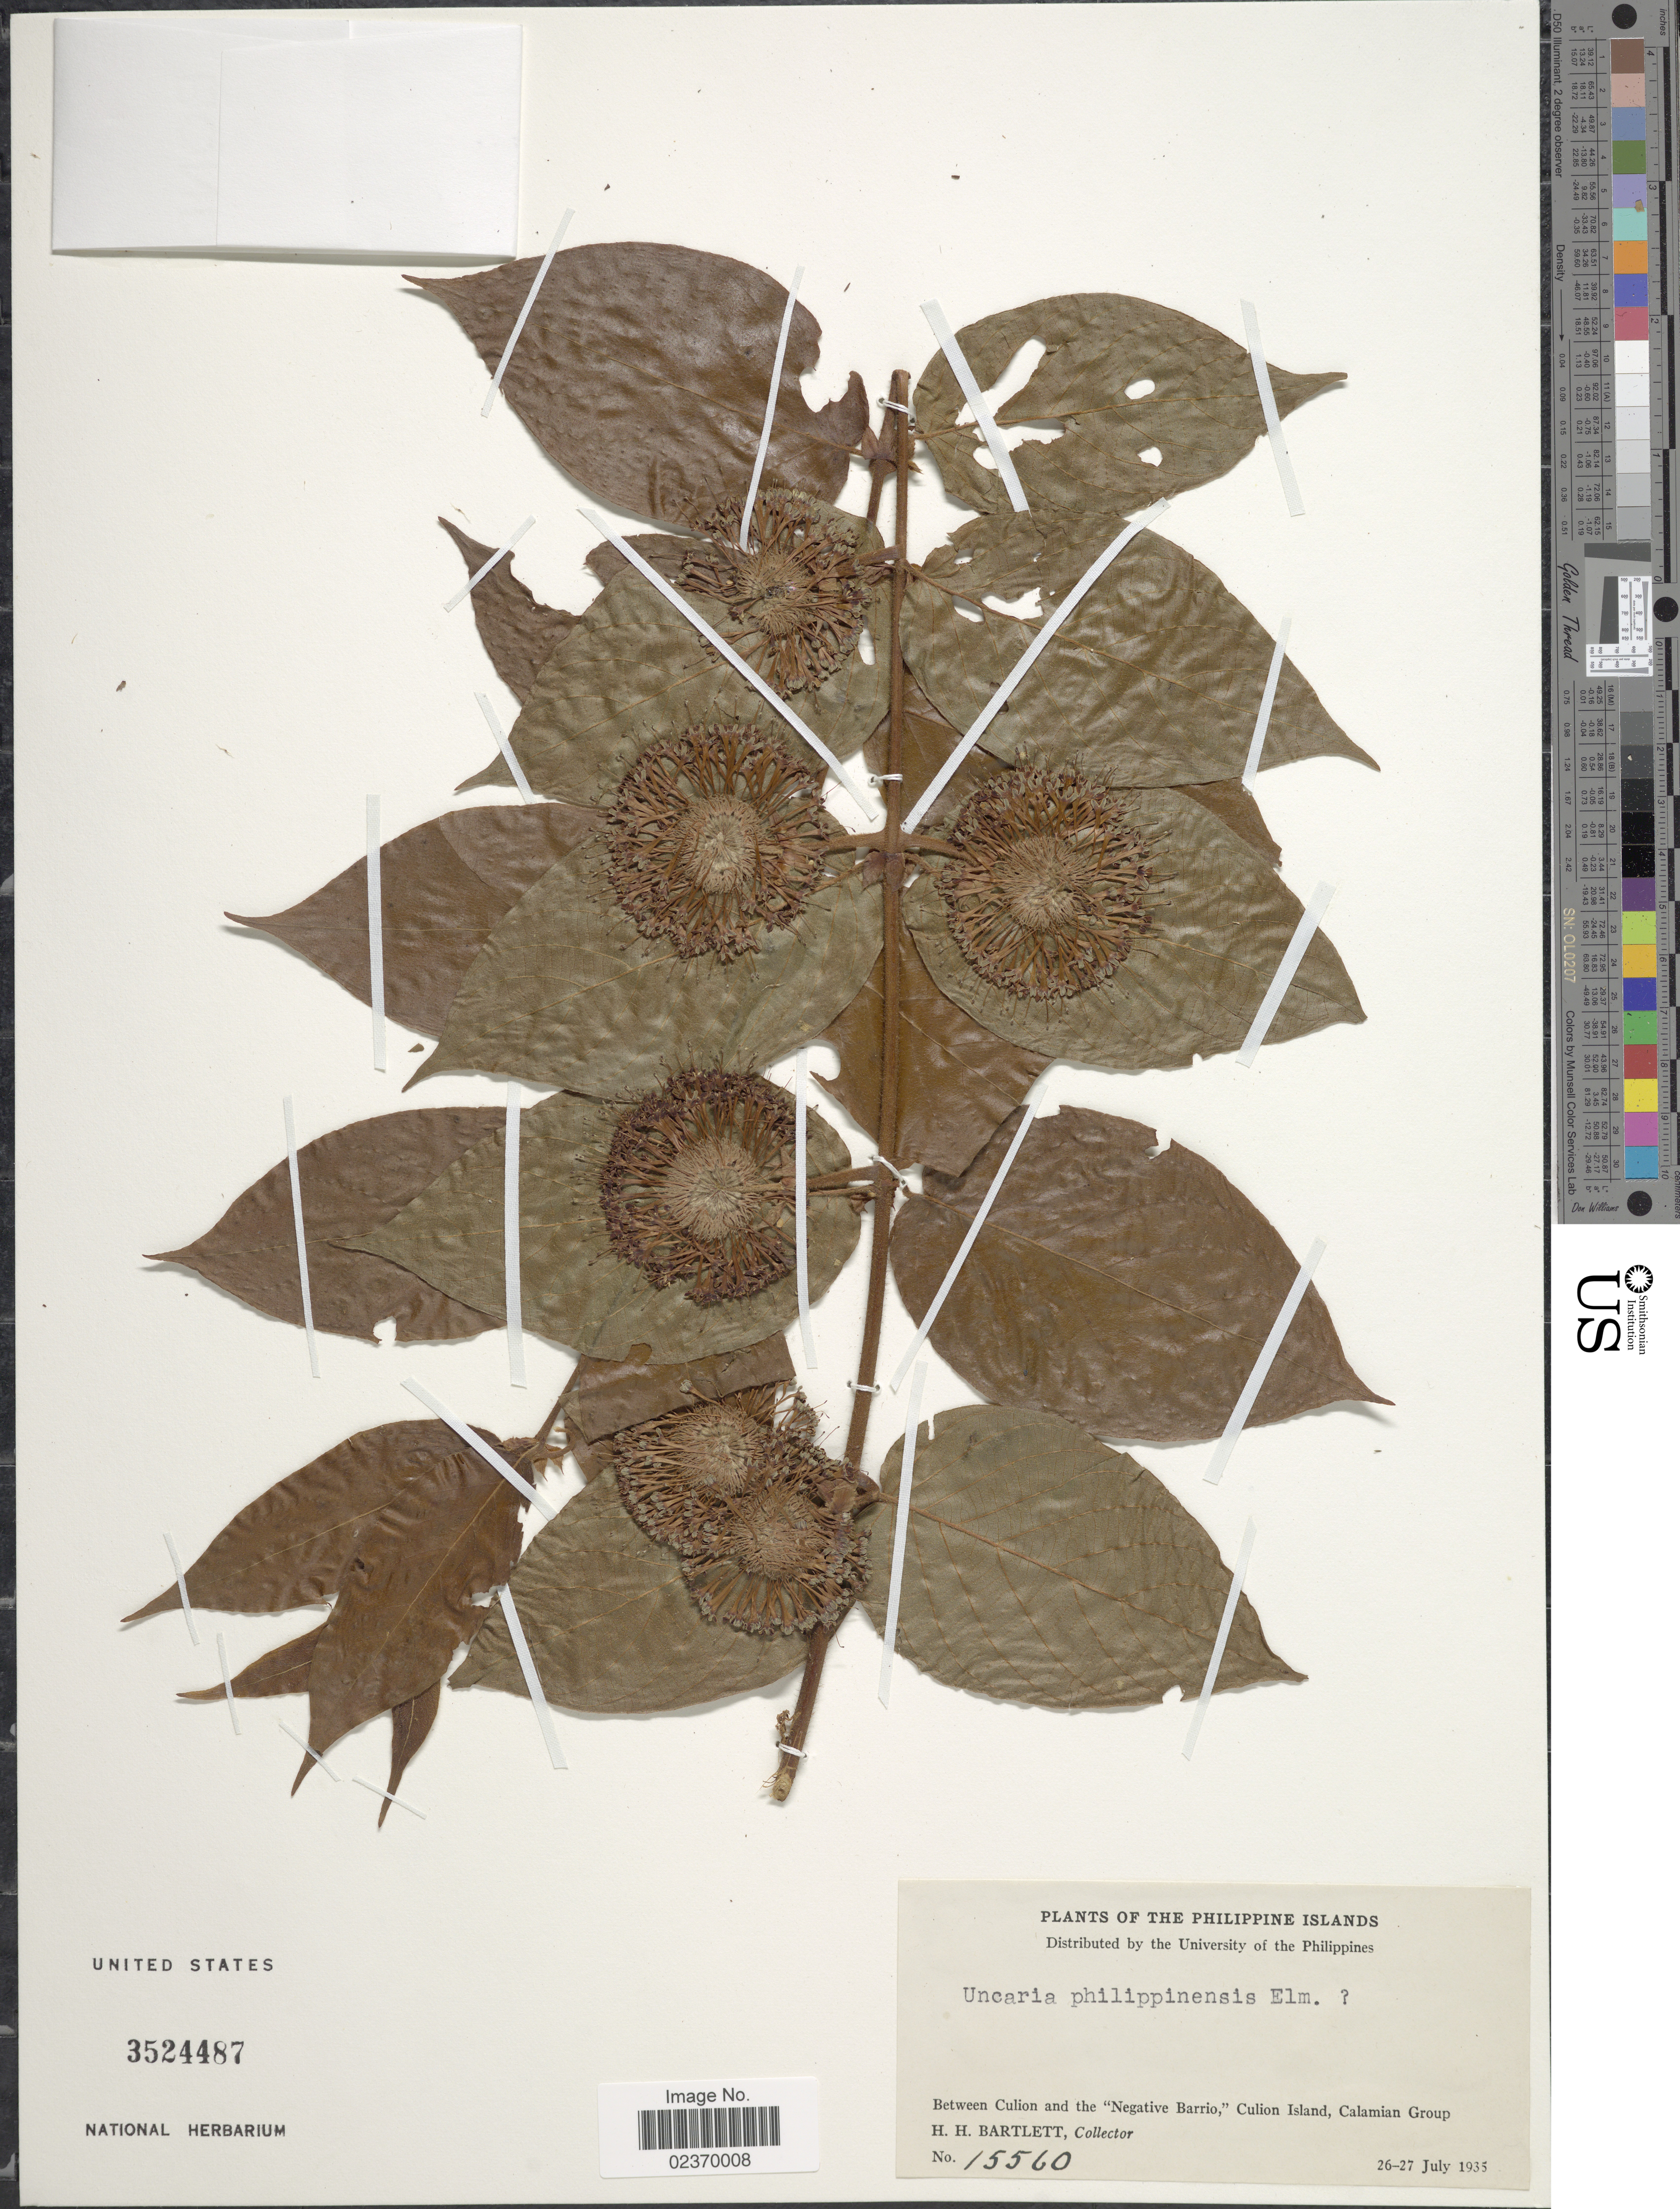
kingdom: Plantae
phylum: Tracheophyta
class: Magnoliopsida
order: Gentianales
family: Rubiaceae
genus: Uncaria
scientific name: Uncaria philippinensis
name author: Elmer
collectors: H. H. Bartlett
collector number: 15560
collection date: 1935-07-26/1935-07-27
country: Philippines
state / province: Mimaropa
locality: The Philippine Islands, Between Culion and the 'Negative Barrio,' Culion Island, Calamian Group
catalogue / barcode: US 3524487